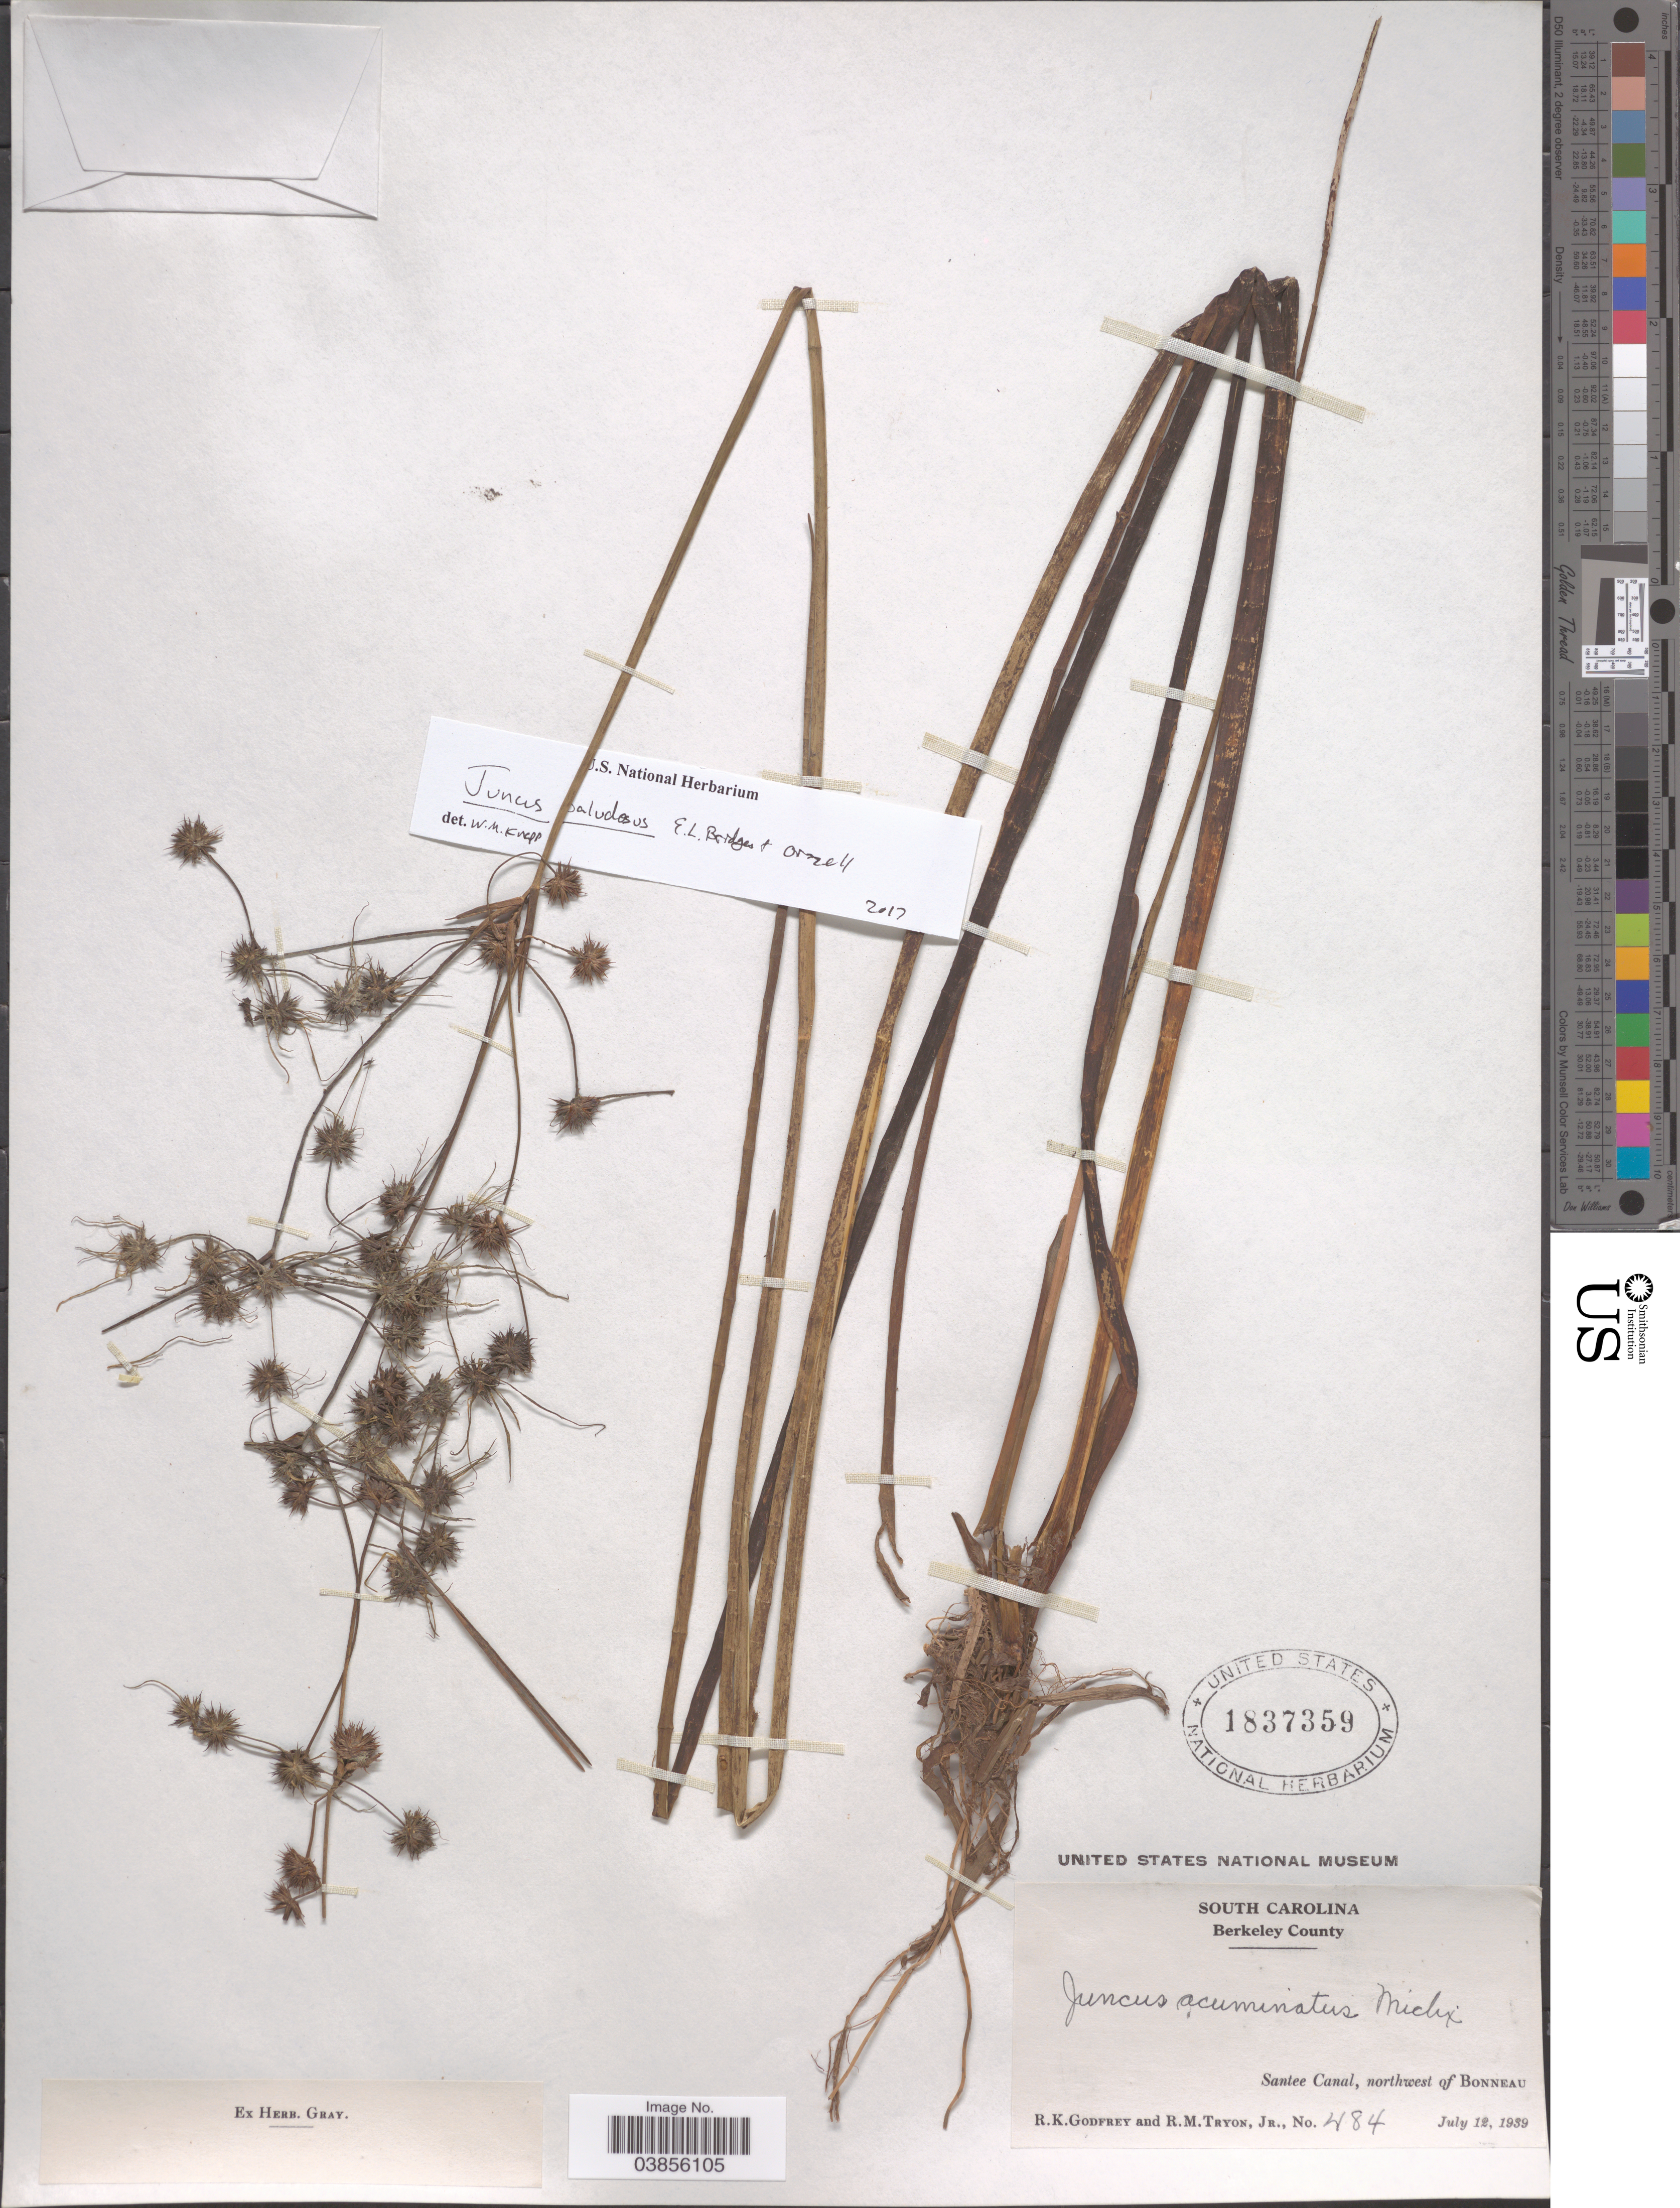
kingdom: Plantae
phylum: Tracheophyta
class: Liliopsida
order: Poales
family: Juncaceae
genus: Juncus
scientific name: Juncus paludosus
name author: E.L. Bridges & Orzell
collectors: R. K. Godfrey & R. Tryon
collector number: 484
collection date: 1939-07-12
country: United States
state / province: South Carolina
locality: Berkeley County. Santee Canal, northwest of Bonneau.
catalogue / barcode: US 1837359